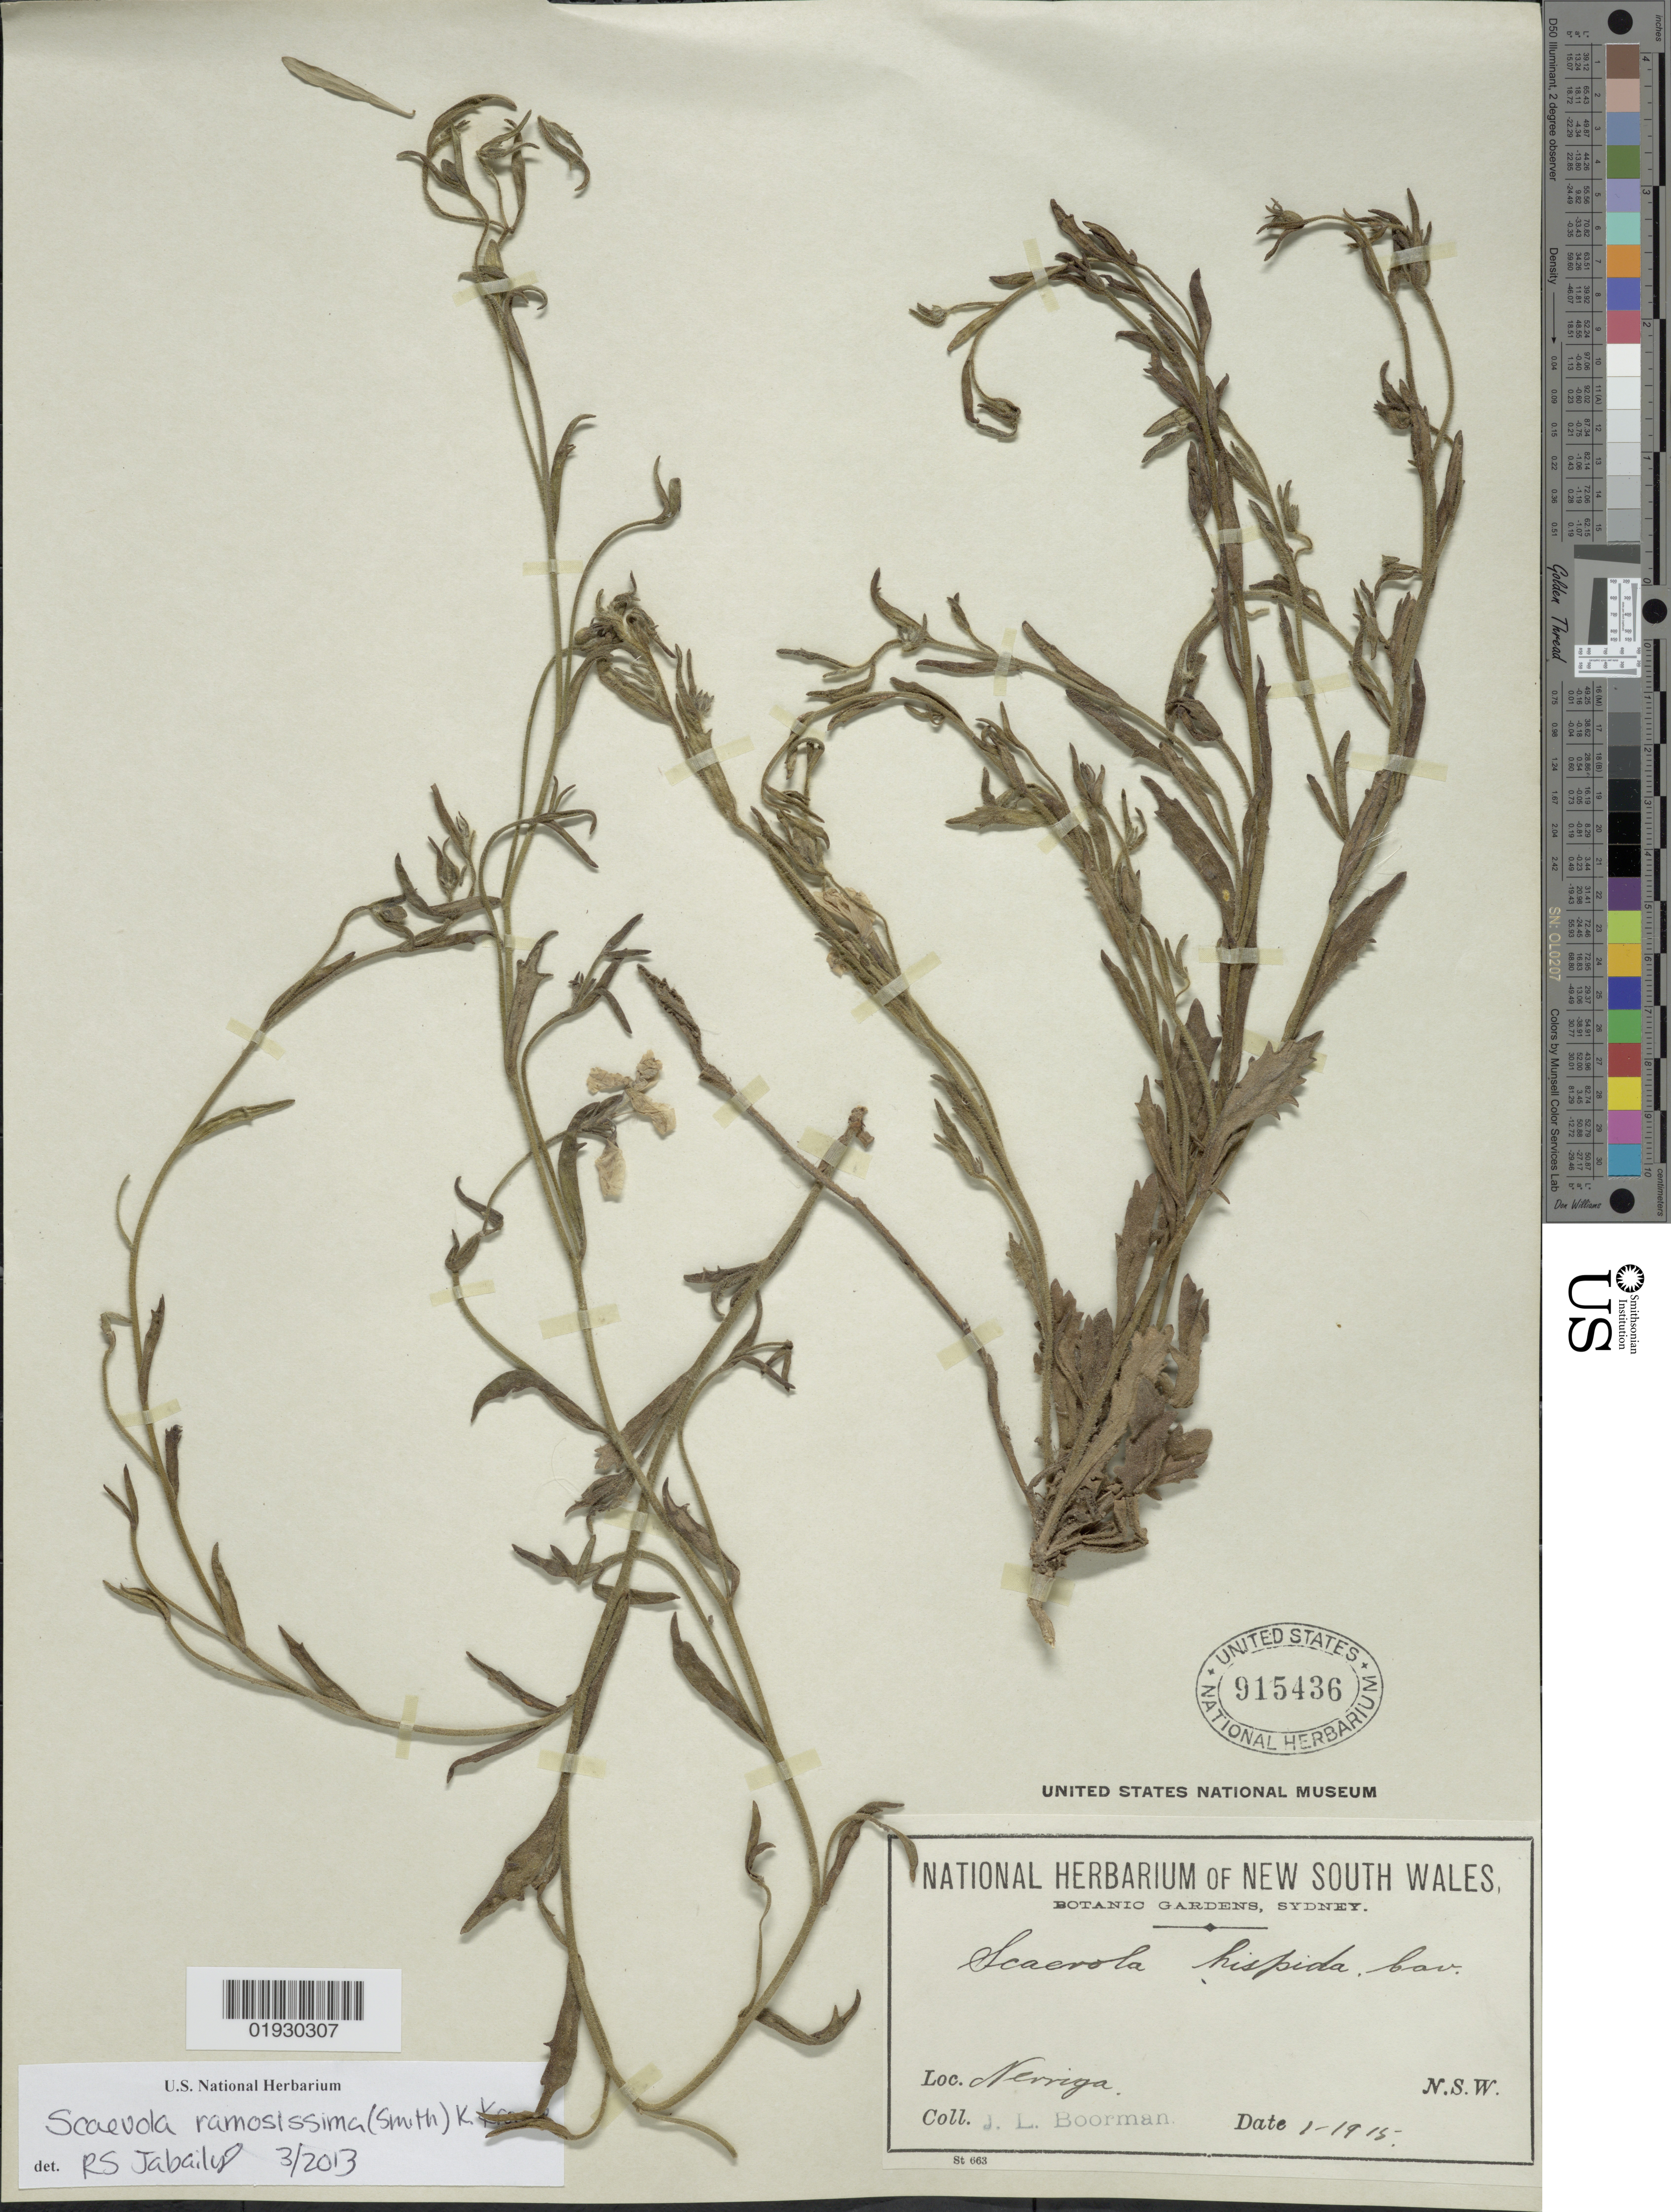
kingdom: Plantae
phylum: Tracheophyta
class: Magnoliopsida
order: Asterales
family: Goodeniaceae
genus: Scaevola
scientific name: Scaevola ramosissima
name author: K. Krause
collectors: J. Boorman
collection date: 1915-01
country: Australia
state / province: New South Wales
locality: Nerriga. N.S.W.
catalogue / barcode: US 915436